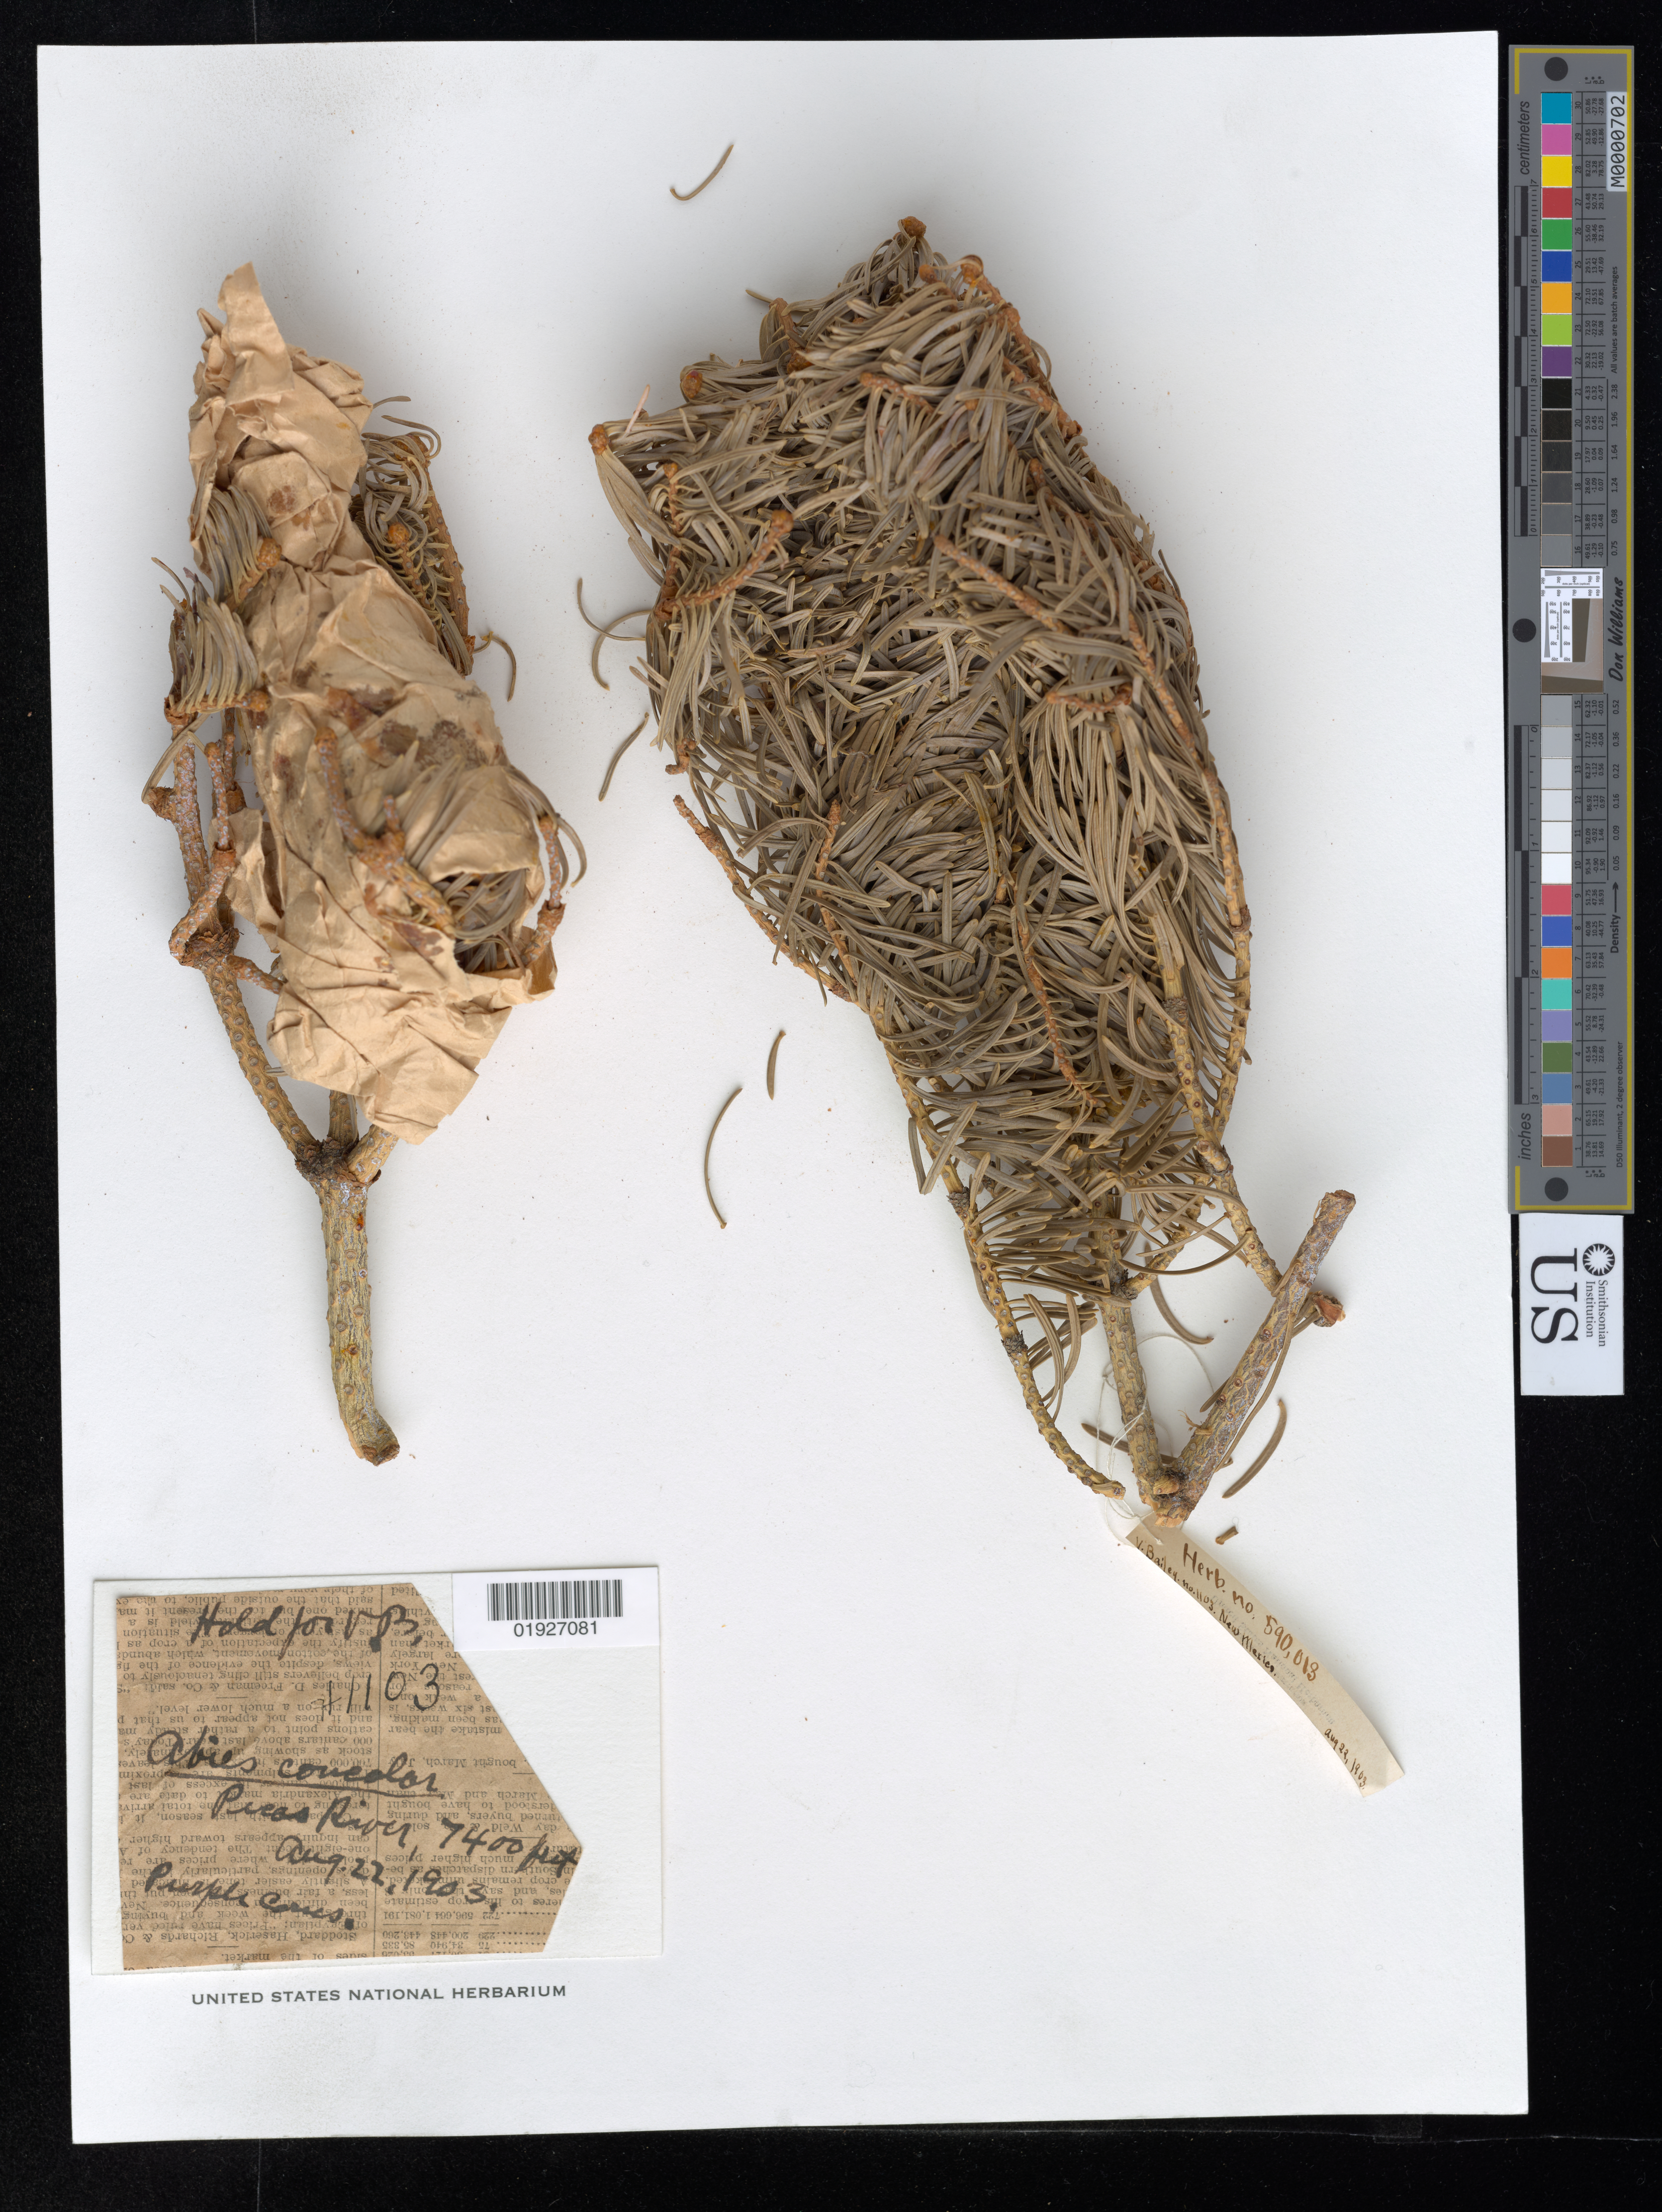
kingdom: Plantae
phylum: Tracheophyta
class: Pinopsida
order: Pinales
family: Pinaceae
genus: Abies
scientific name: Abies concolor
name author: (Gordon & Glend.) Lindl. ex Hildebr.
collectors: V. O. Bailey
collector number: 1103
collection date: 1903-08-22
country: United States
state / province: New Mexico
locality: Pecos River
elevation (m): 2256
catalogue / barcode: US 590013